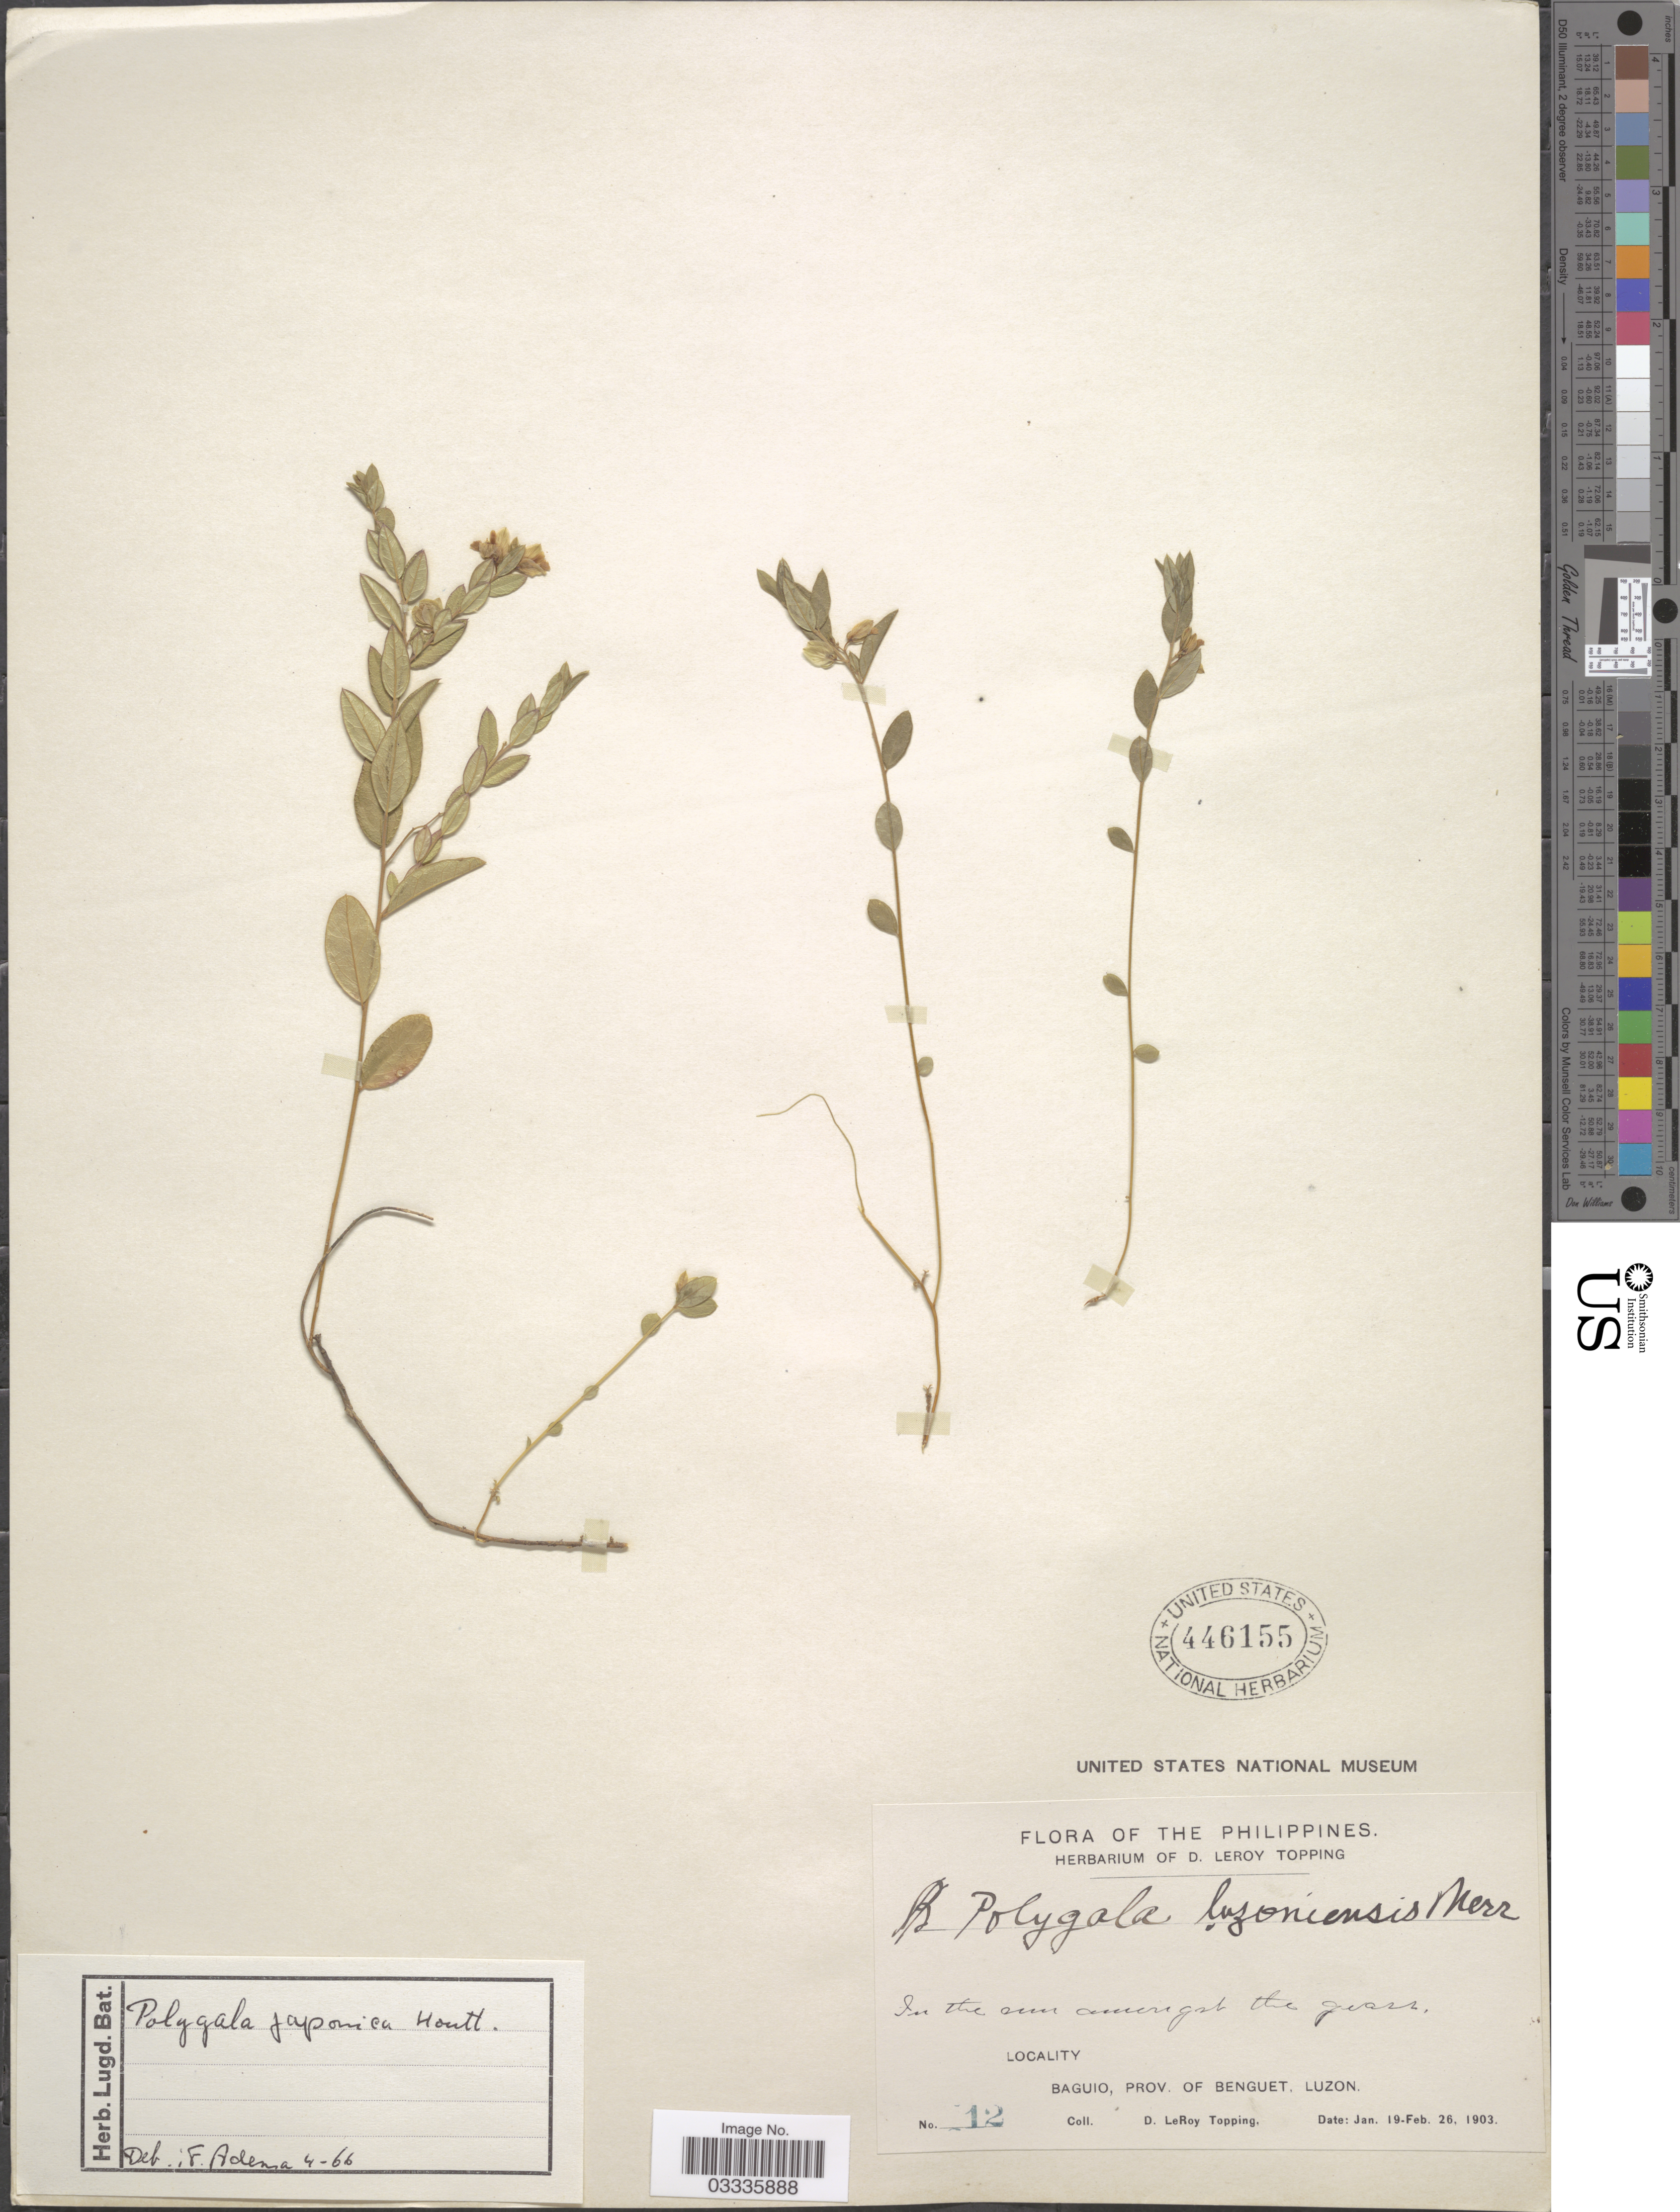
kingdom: Plantae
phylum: Tracheophyta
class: Magnoliopsida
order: Fabales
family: Polygalaceae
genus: Polygala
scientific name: Polygala japonica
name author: Houtt.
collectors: D. L. Topping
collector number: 12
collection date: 1903-01-19/1903-02-26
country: Philippines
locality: Baguio, Prov. of Benguet, Luzon.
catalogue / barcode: US 446155